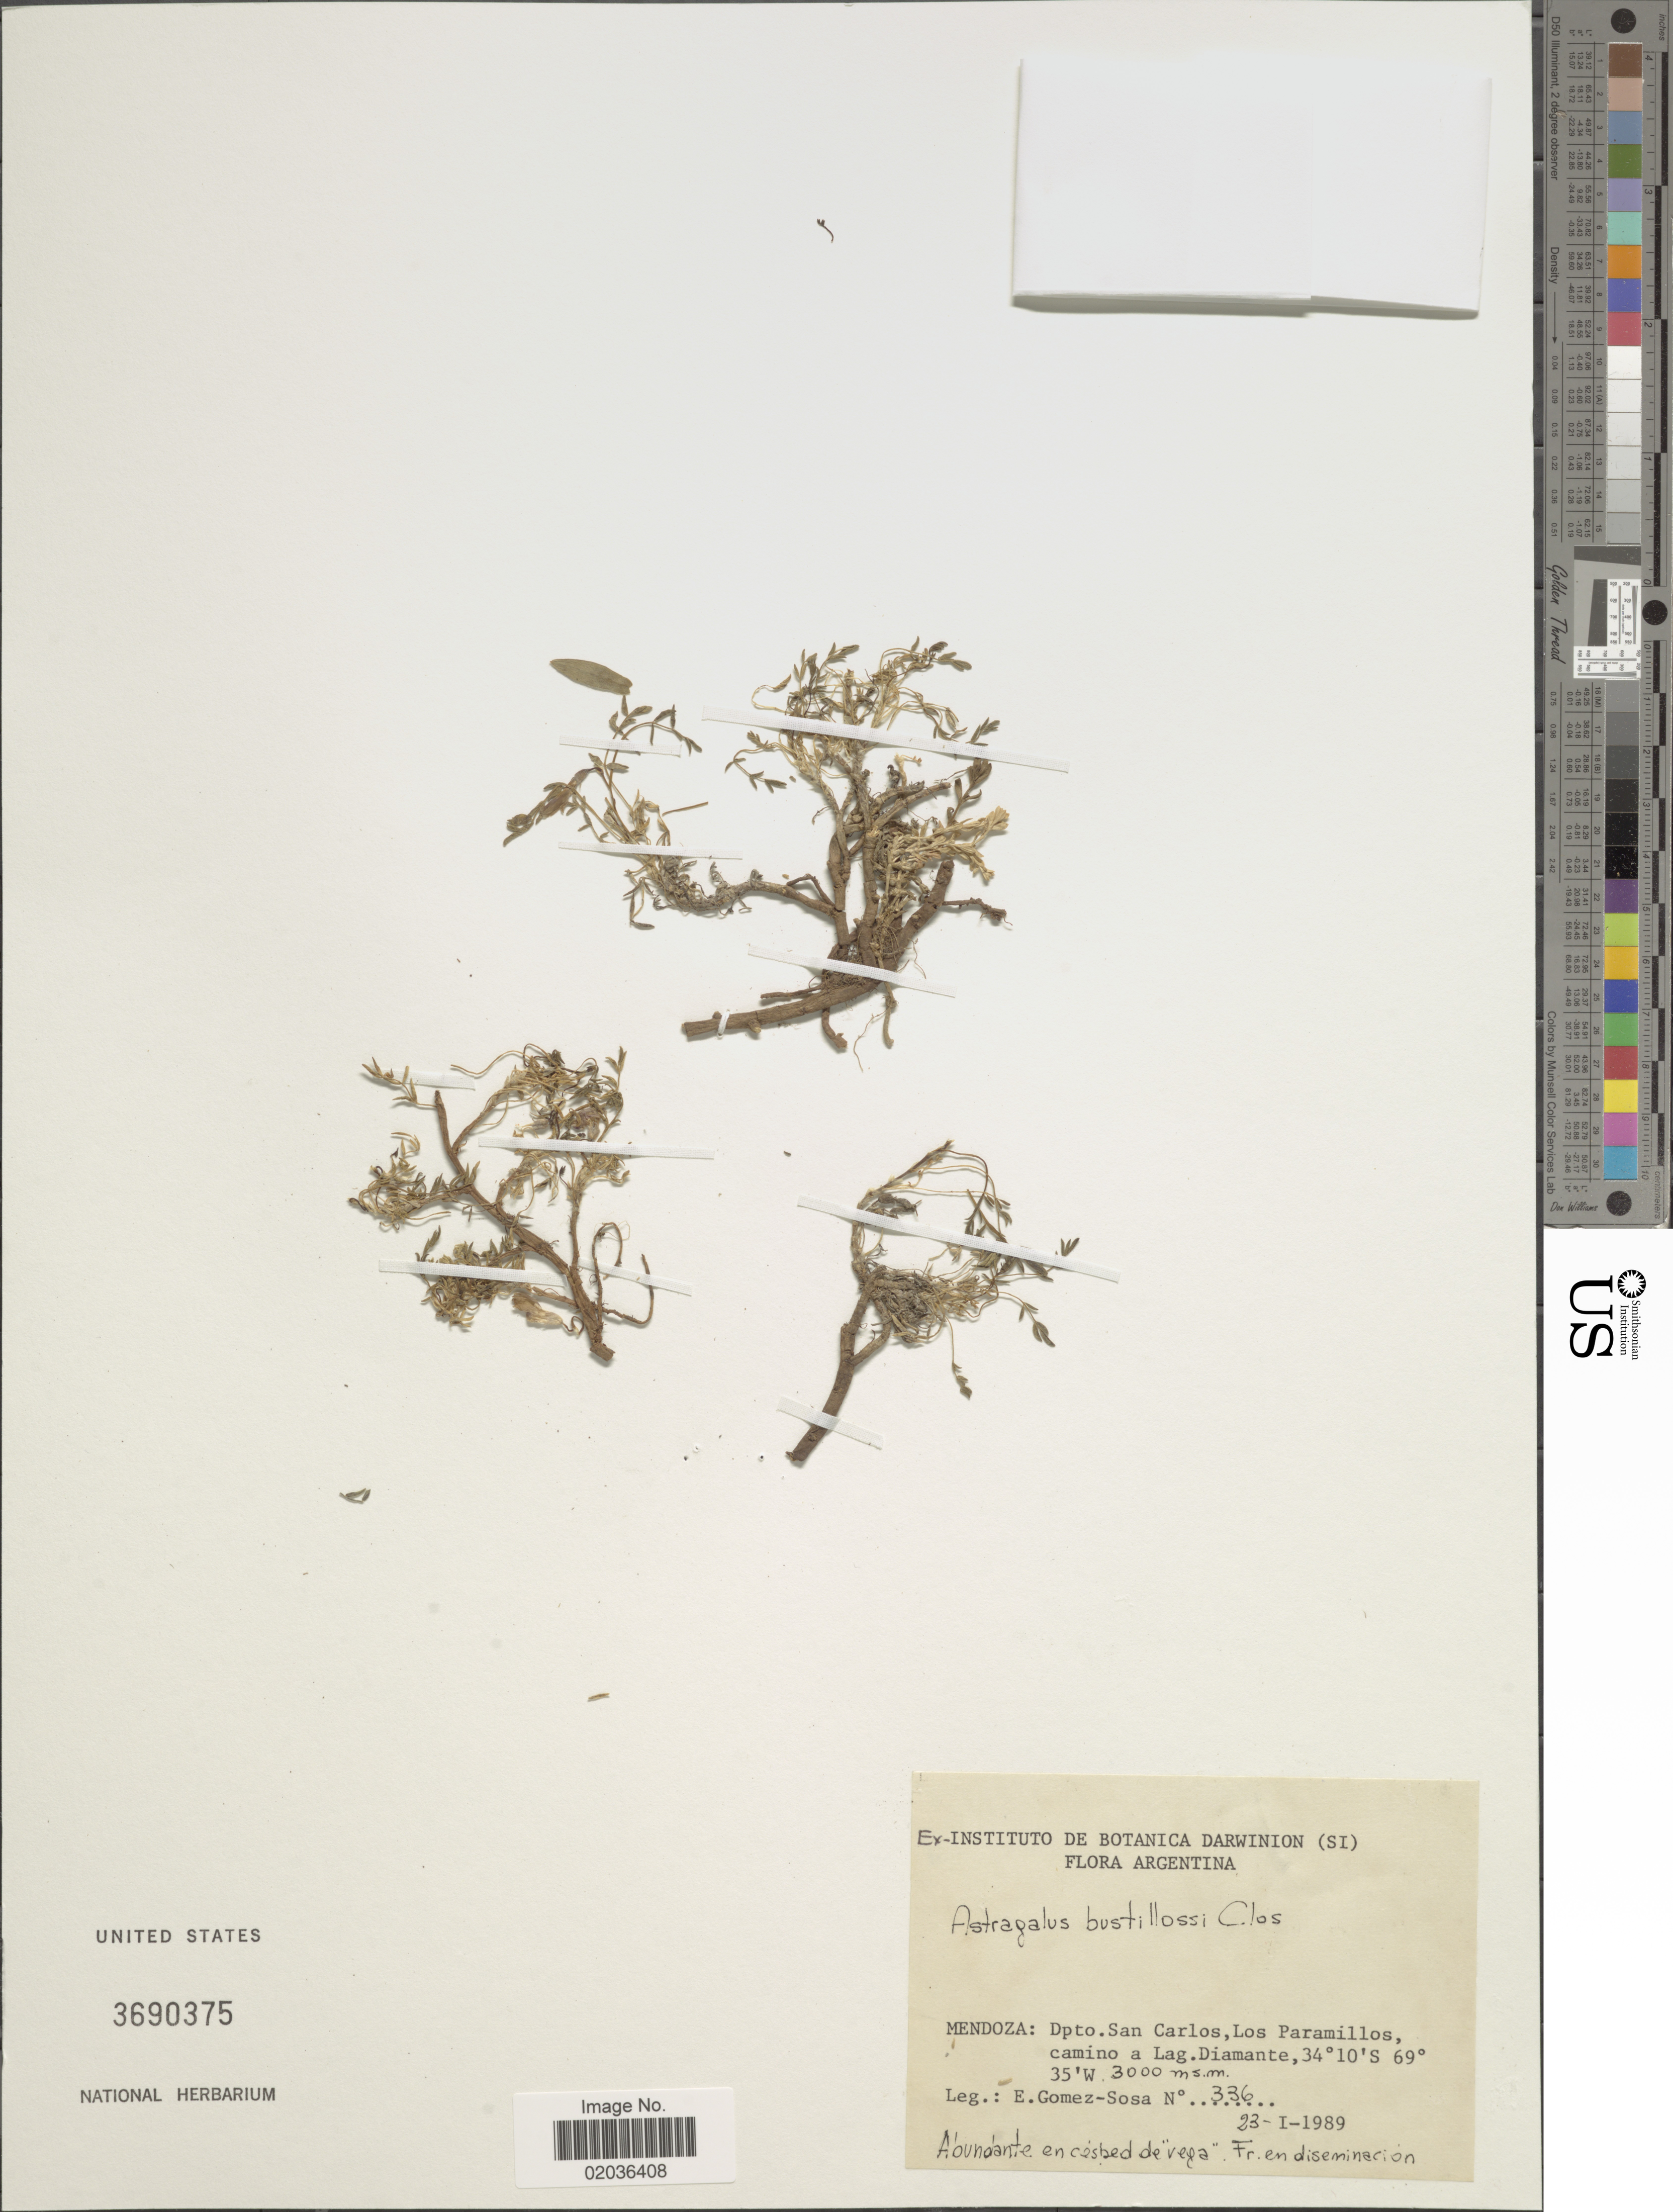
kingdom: Plantae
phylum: Tracheophyta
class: Magnoliopsida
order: Fabales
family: Fabaceae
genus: Astragalus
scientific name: Astragalus bustillosii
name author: Clos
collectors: E. V. Gómez-Sosa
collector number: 336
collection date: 1989-01-23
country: Argentina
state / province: Mendoza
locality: Dpto. San Carlos, Loa Paramillos, camino a Lag. Diamante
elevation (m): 3000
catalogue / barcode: US 3690375